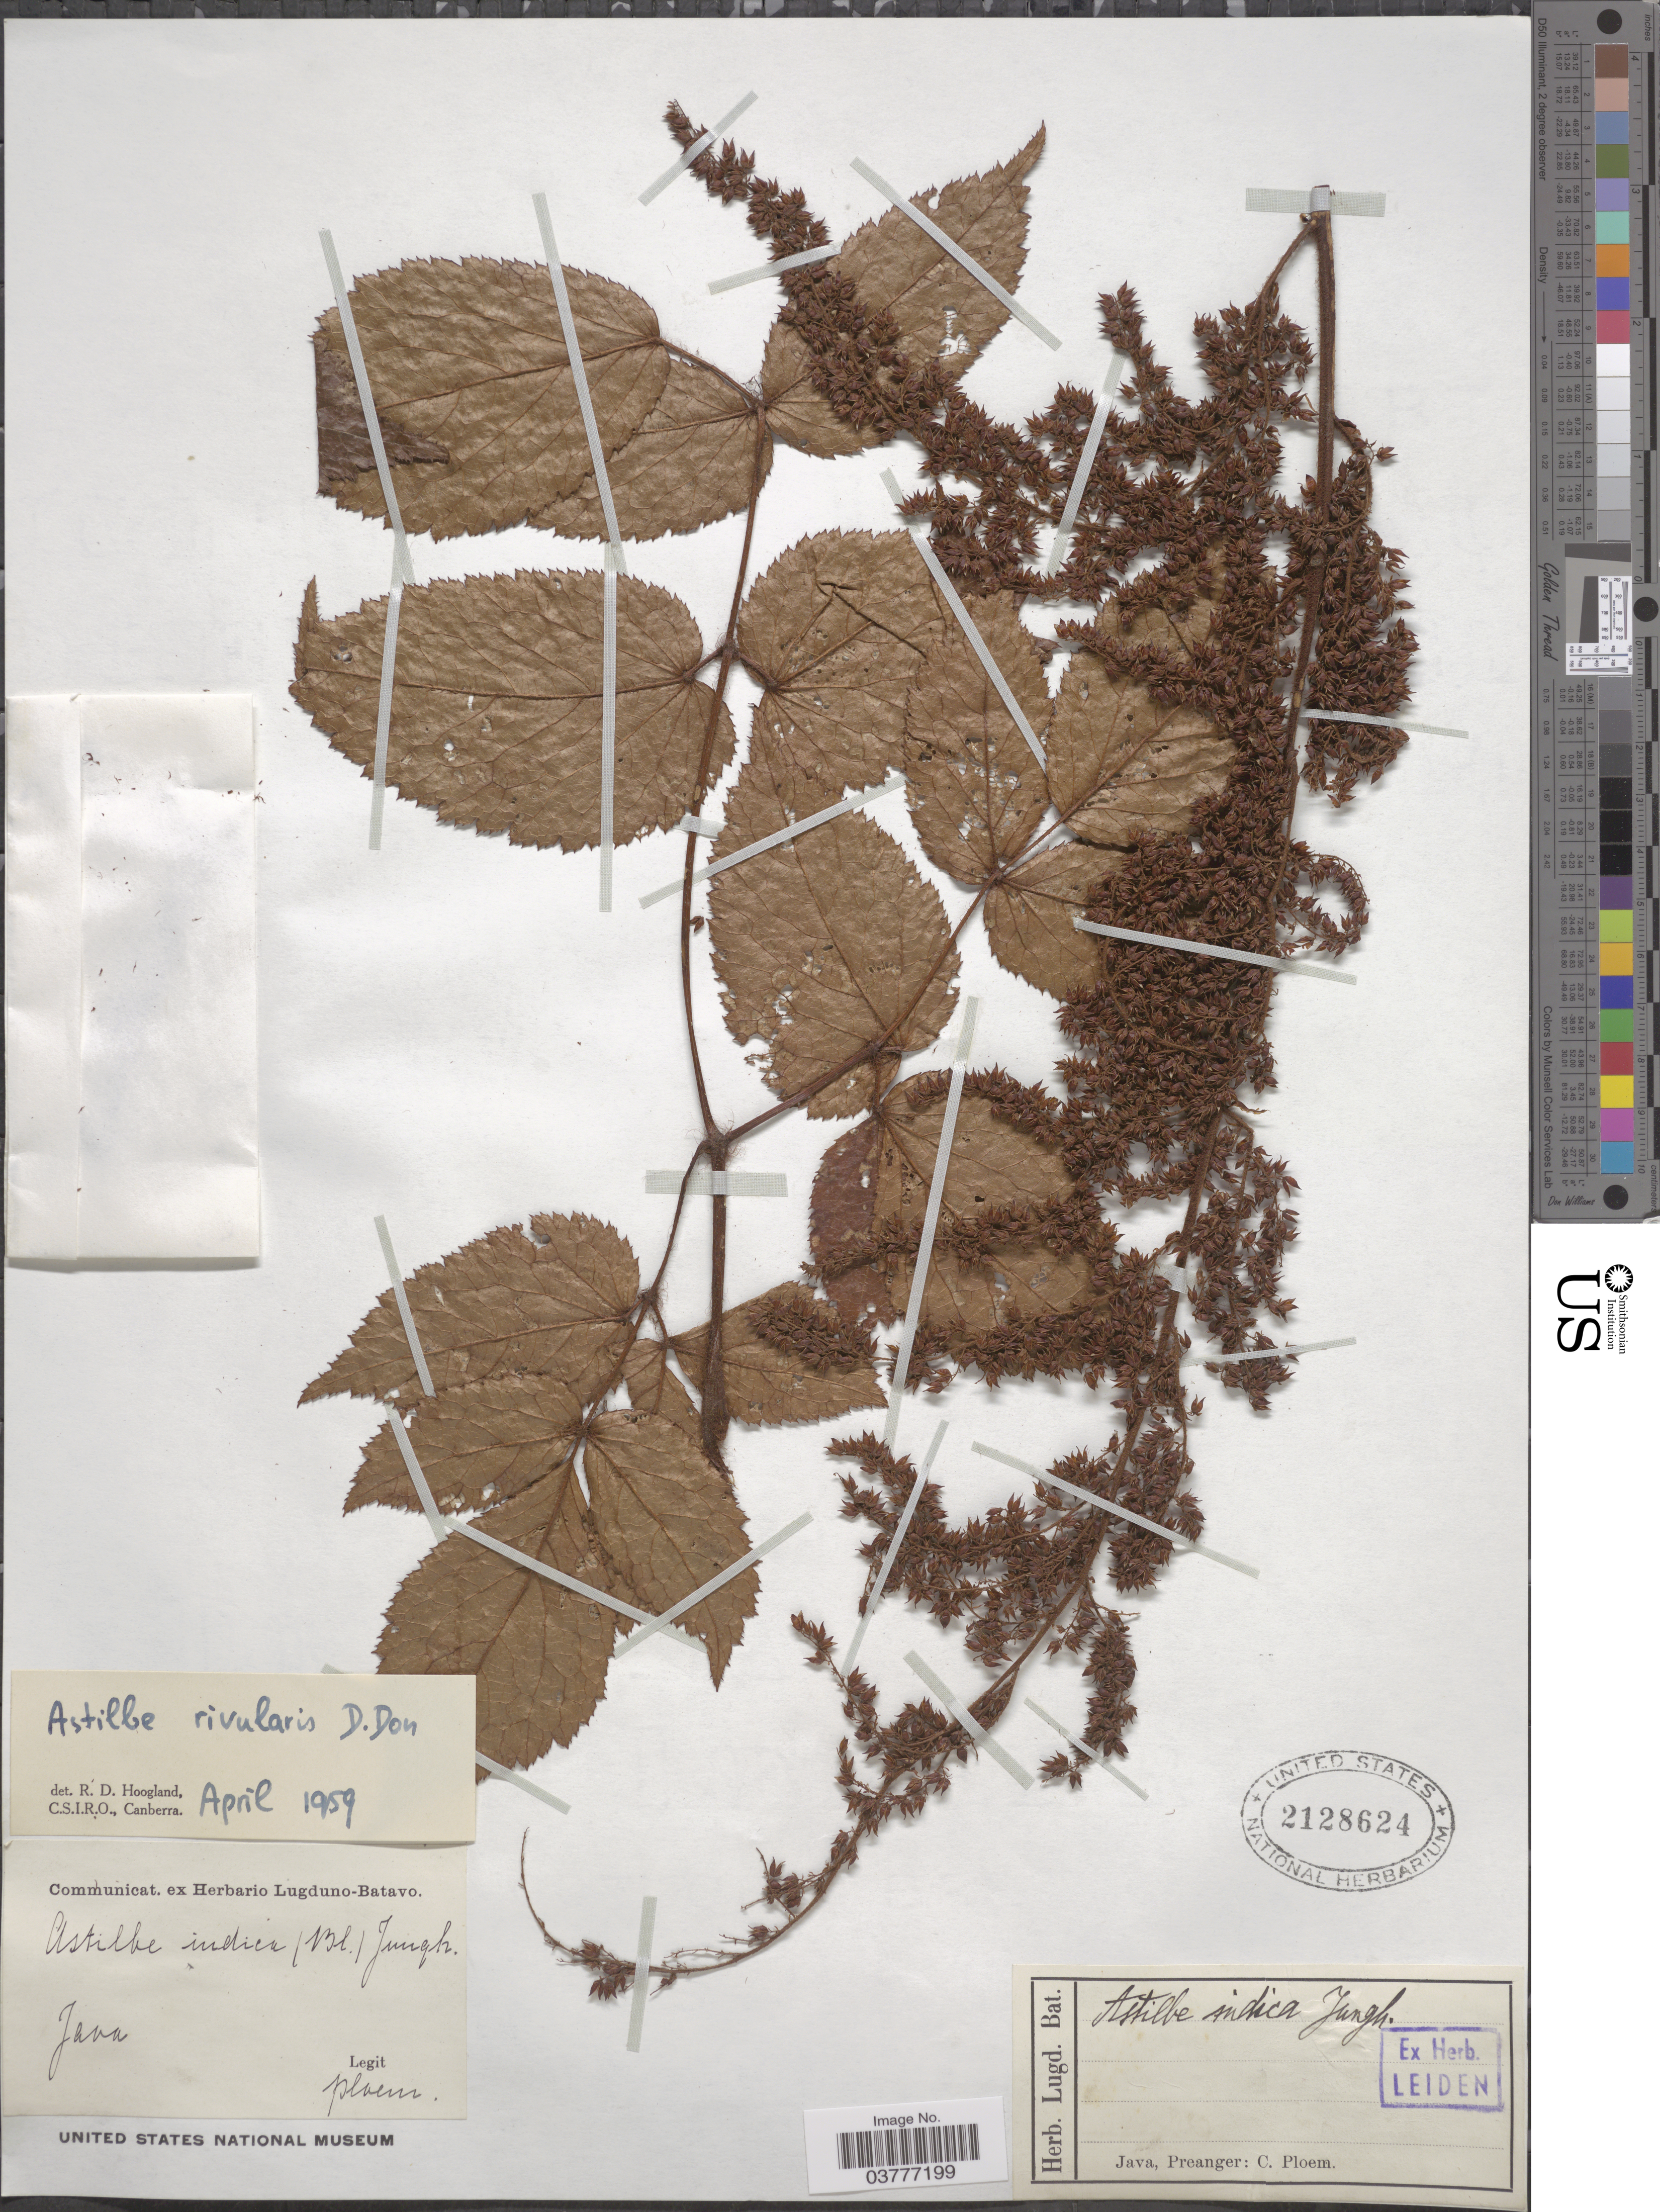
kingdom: Plantae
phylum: Tracheophyta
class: Magnoliopsida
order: Saxifragales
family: Saxifragaceae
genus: Astilbe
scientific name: Astilbe rivularis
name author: Buch.-Ham. ex D. Don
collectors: C. Ploem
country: Indonesia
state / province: Java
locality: Preanger.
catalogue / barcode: US 2128624